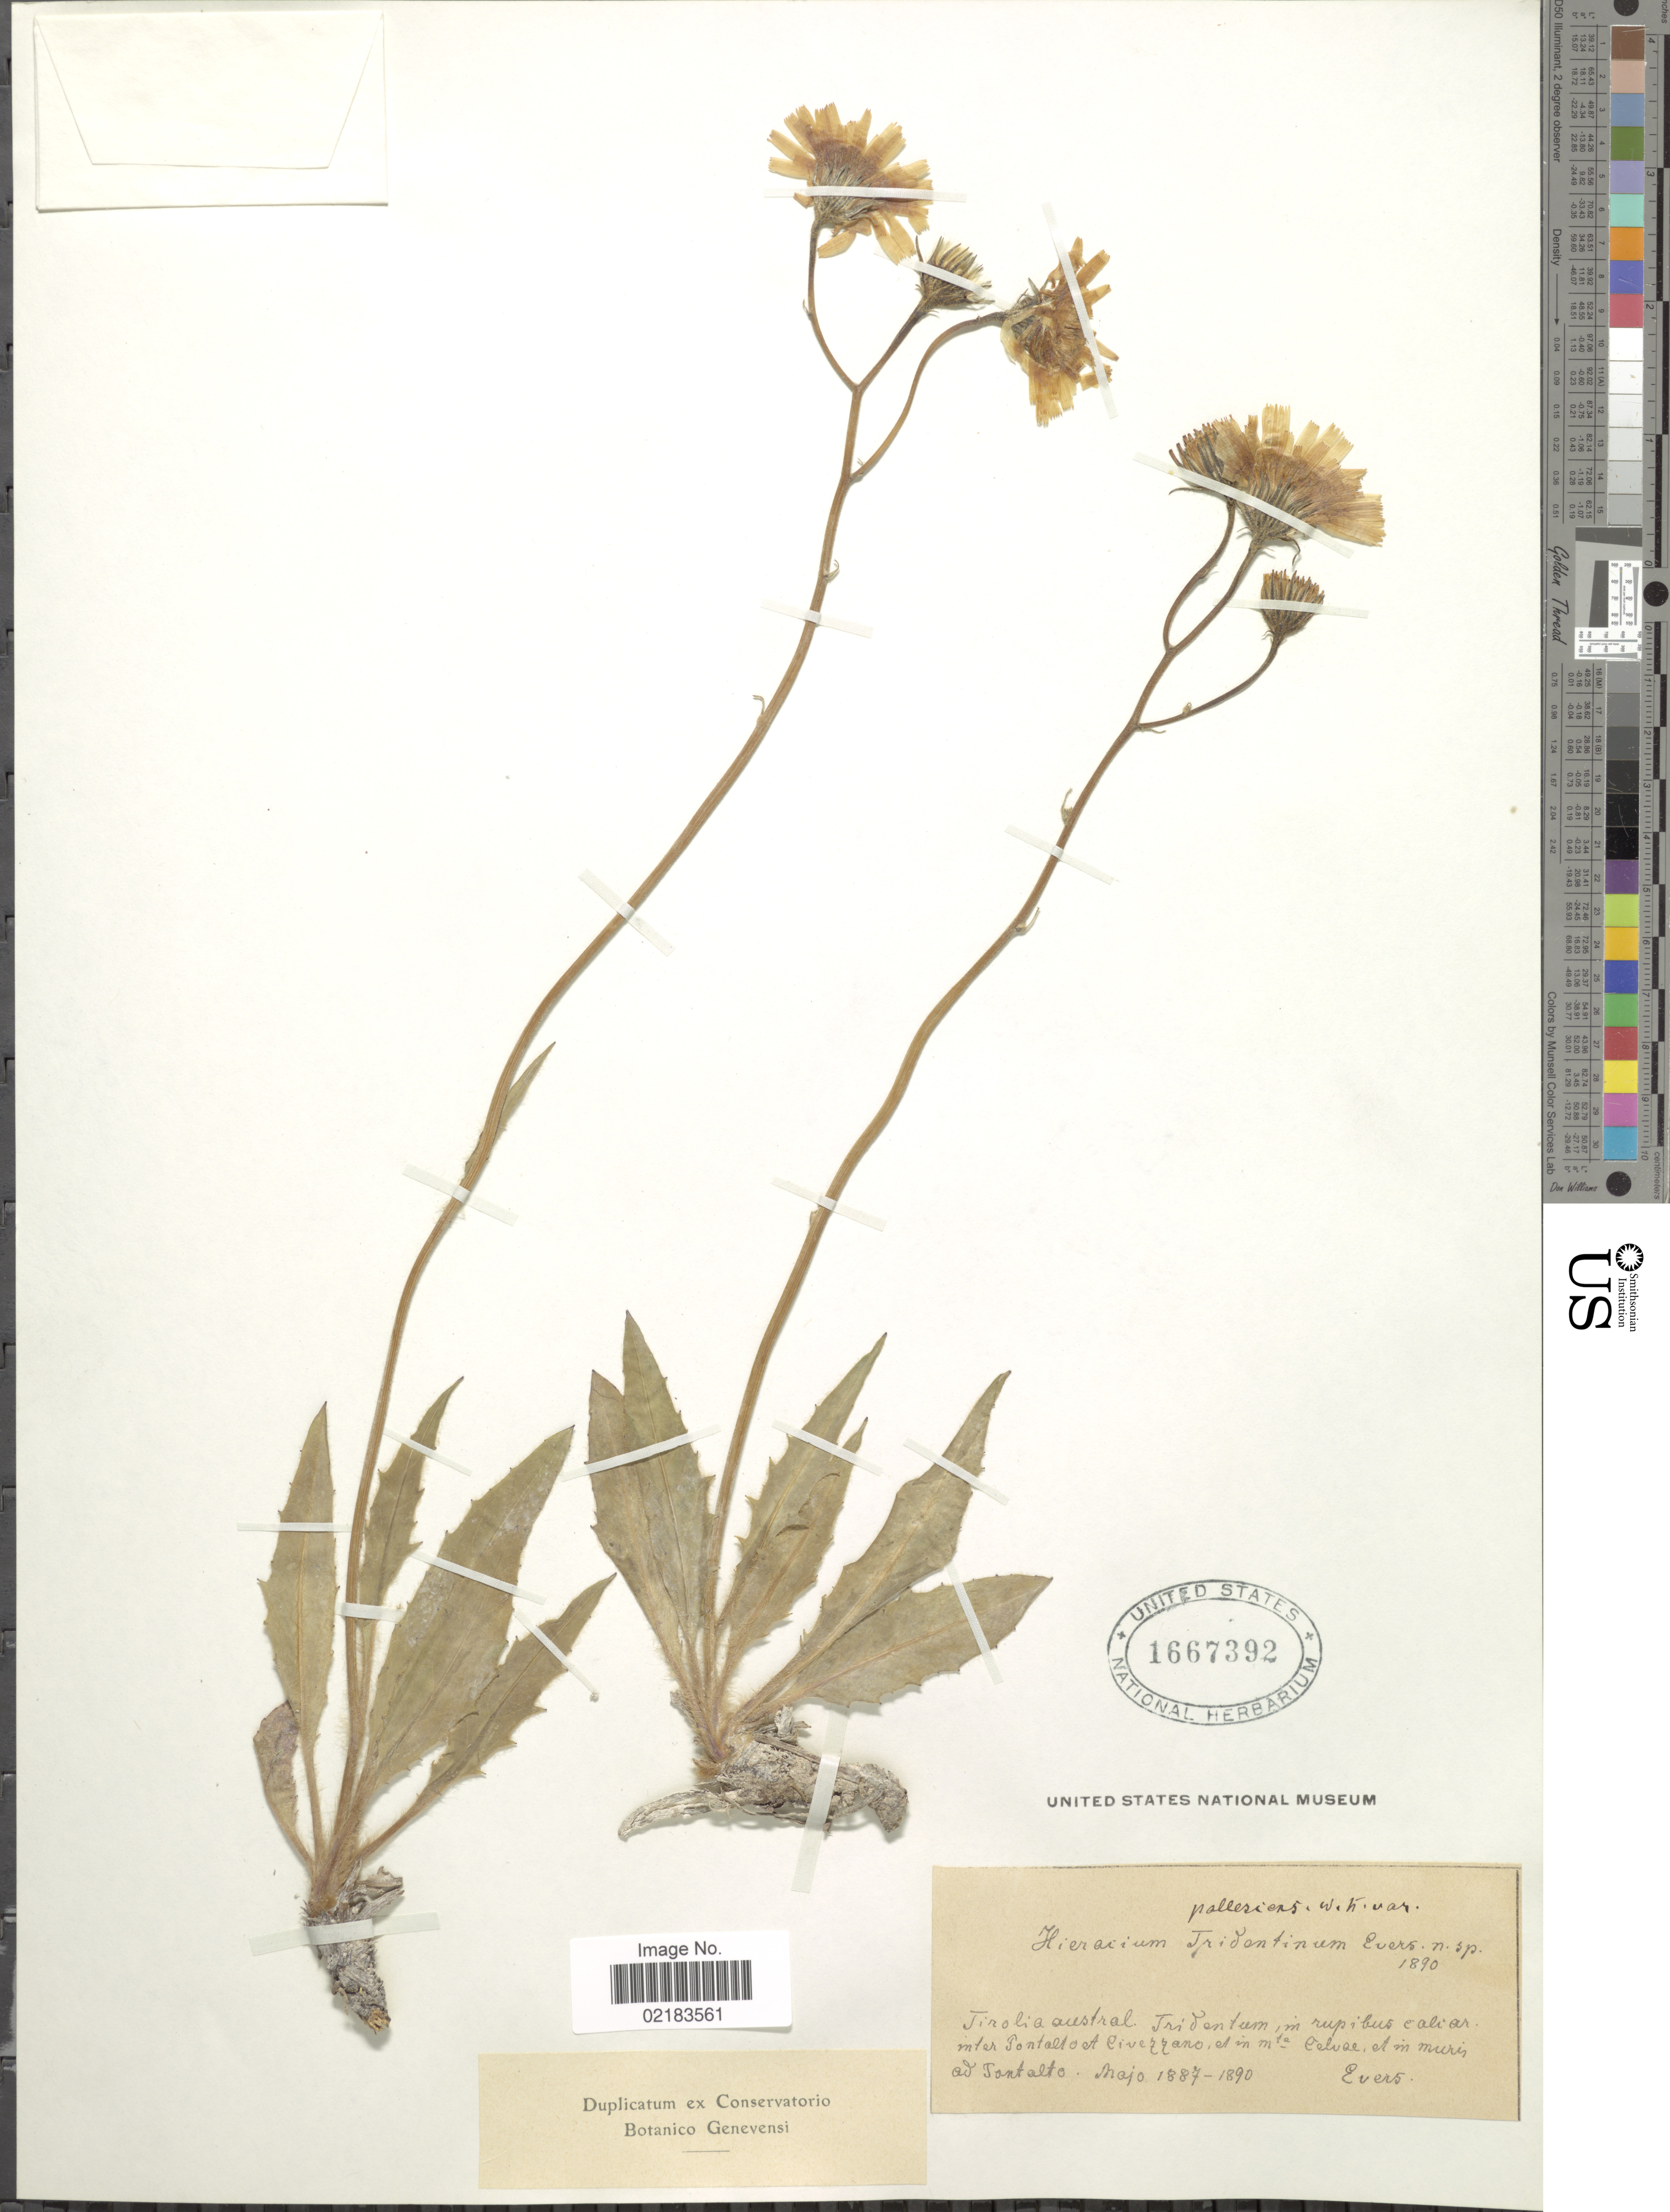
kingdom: Plantae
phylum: Tracheophyta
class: Magnoliopsida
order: Asterales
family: Asteraceae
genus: Hieracium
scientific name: Hieracium pallescens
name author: Waldst. & Kit.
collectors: Evers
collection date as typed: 1890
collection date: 1887-05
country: Austria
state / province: Tirol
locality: Tridentum, in rupibus caliar, inter Tontalto A Civerranom in mte Calvae, in muris [interpreted]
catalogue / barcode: US 1667392